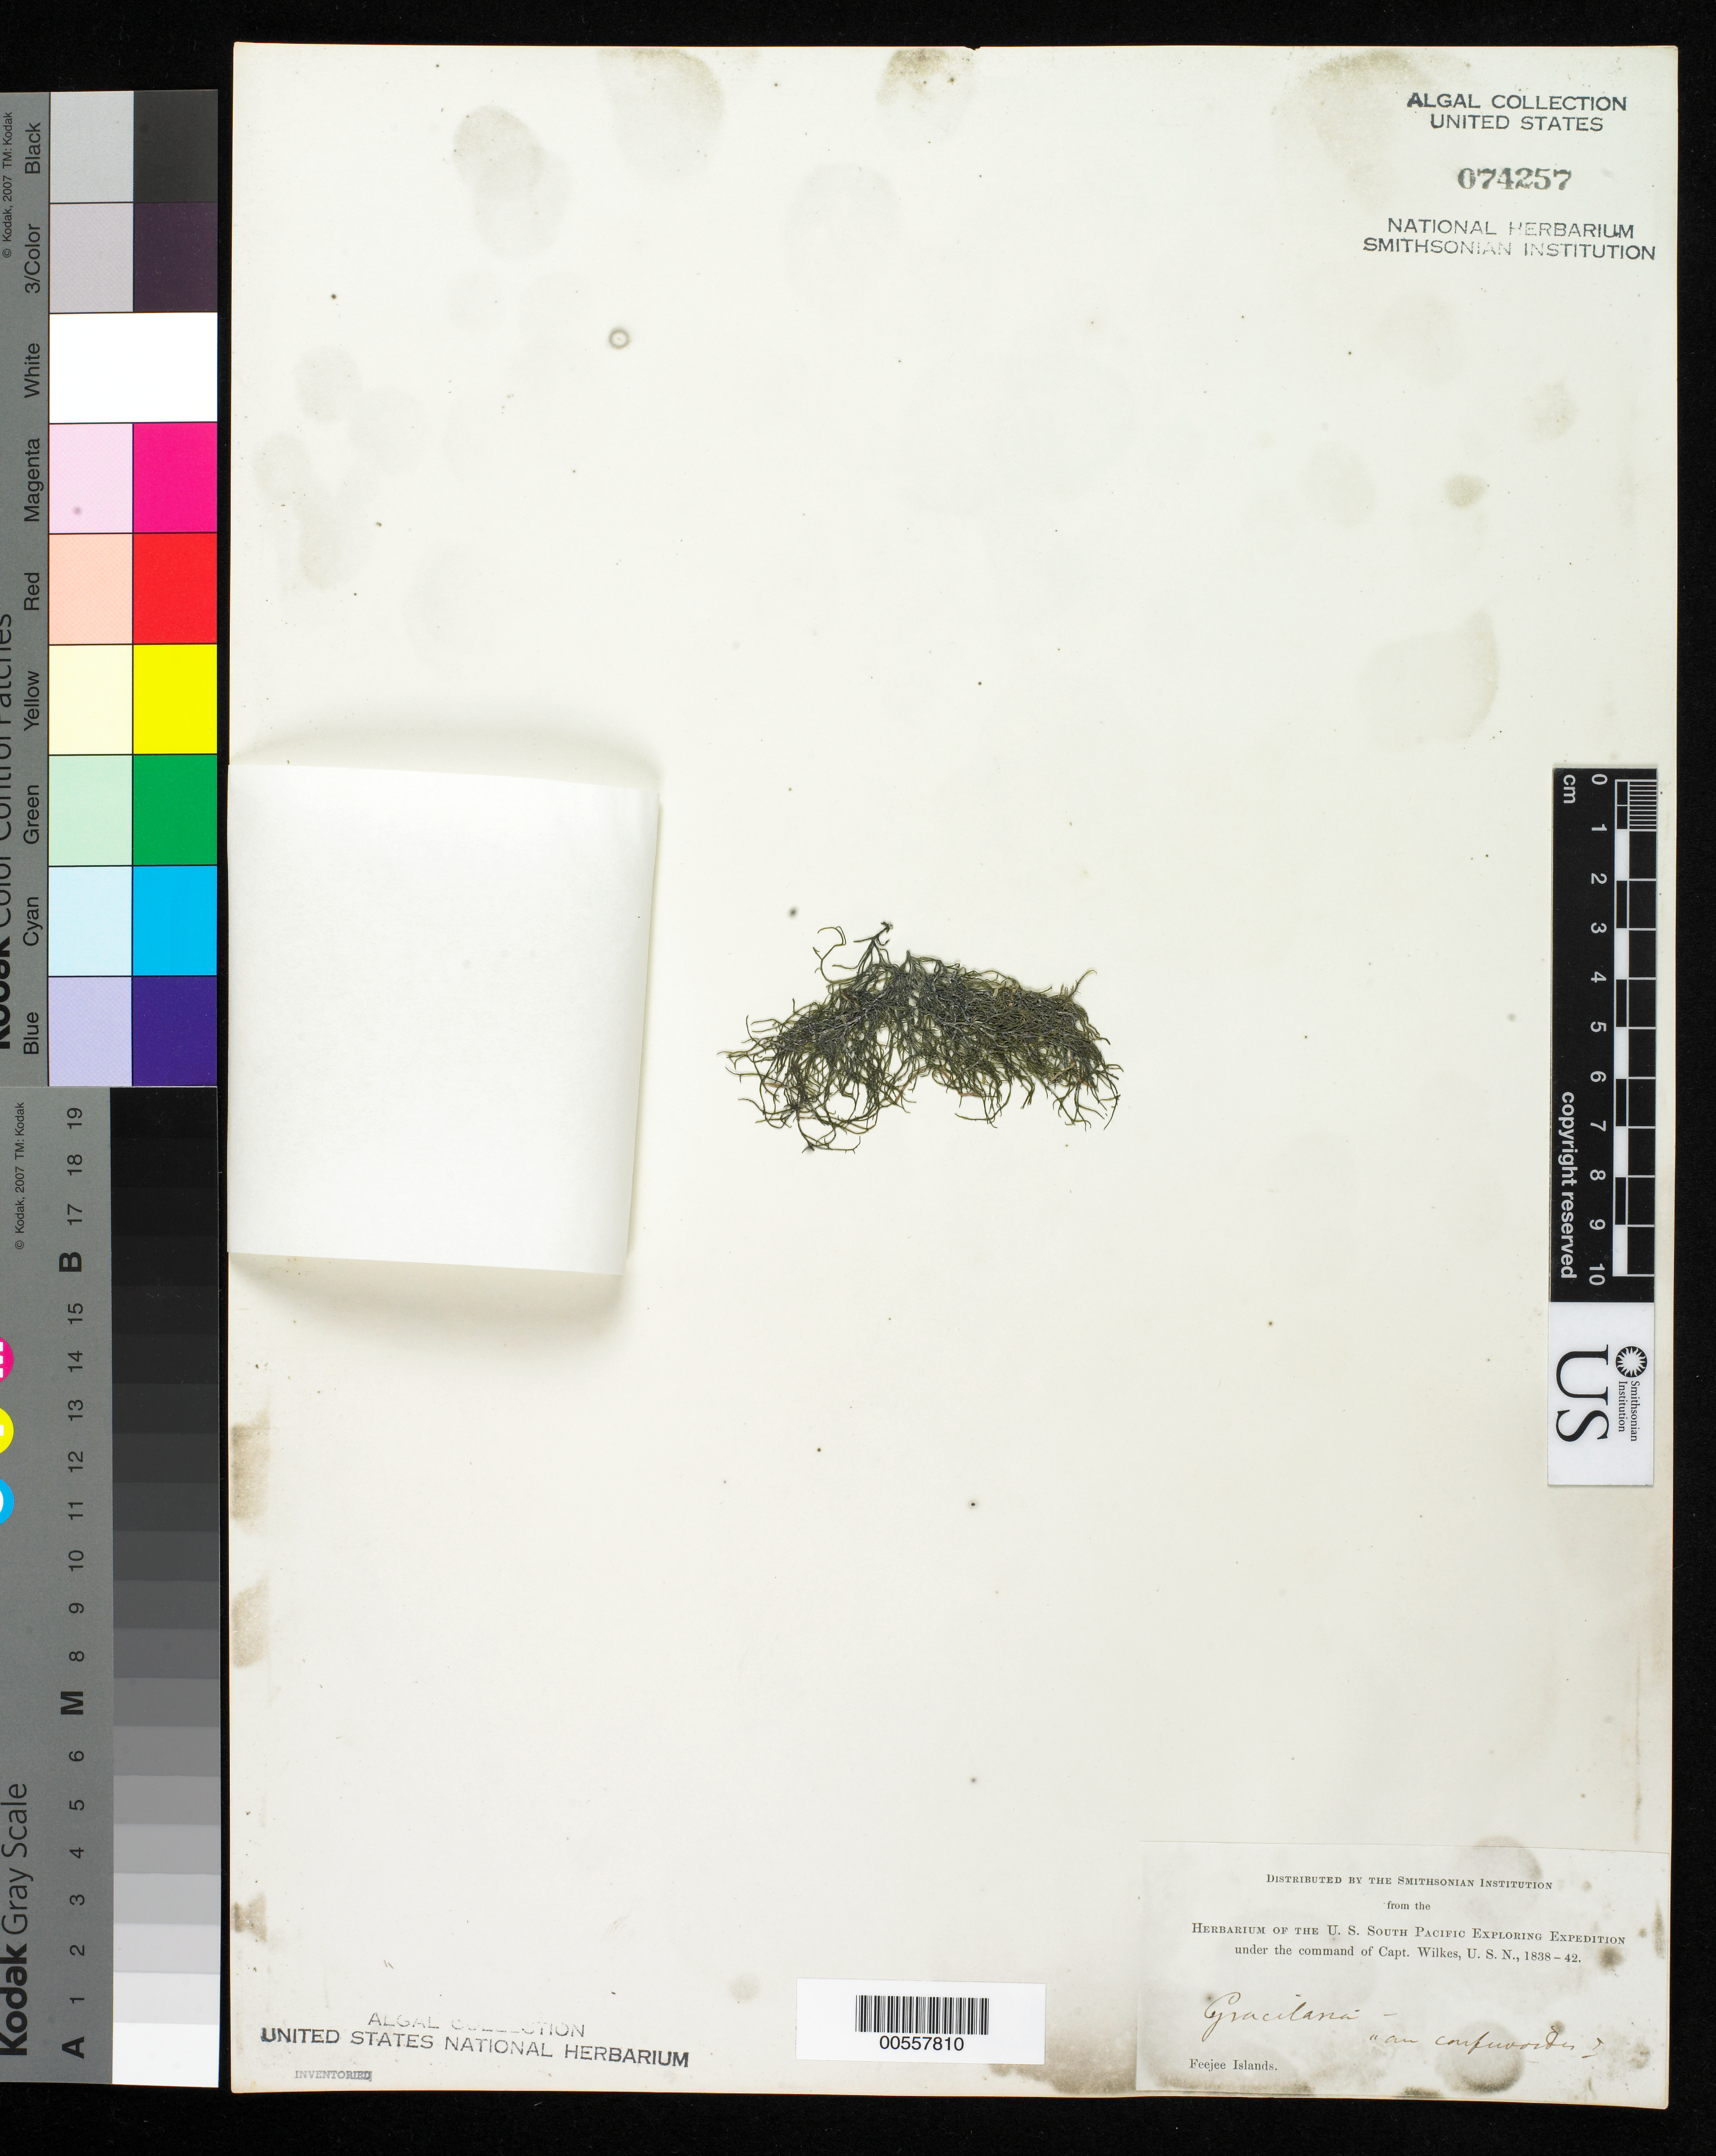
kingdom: Plantae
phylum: Rhodophyta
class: Florideophyceae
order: Gracilariales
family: Gracilariaceae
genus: Gracilaria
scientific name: Gracilaria sp.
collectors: Wilkes Explor. Exped.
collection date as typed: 1840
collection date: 1840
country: Fiji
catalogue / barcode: US 74257